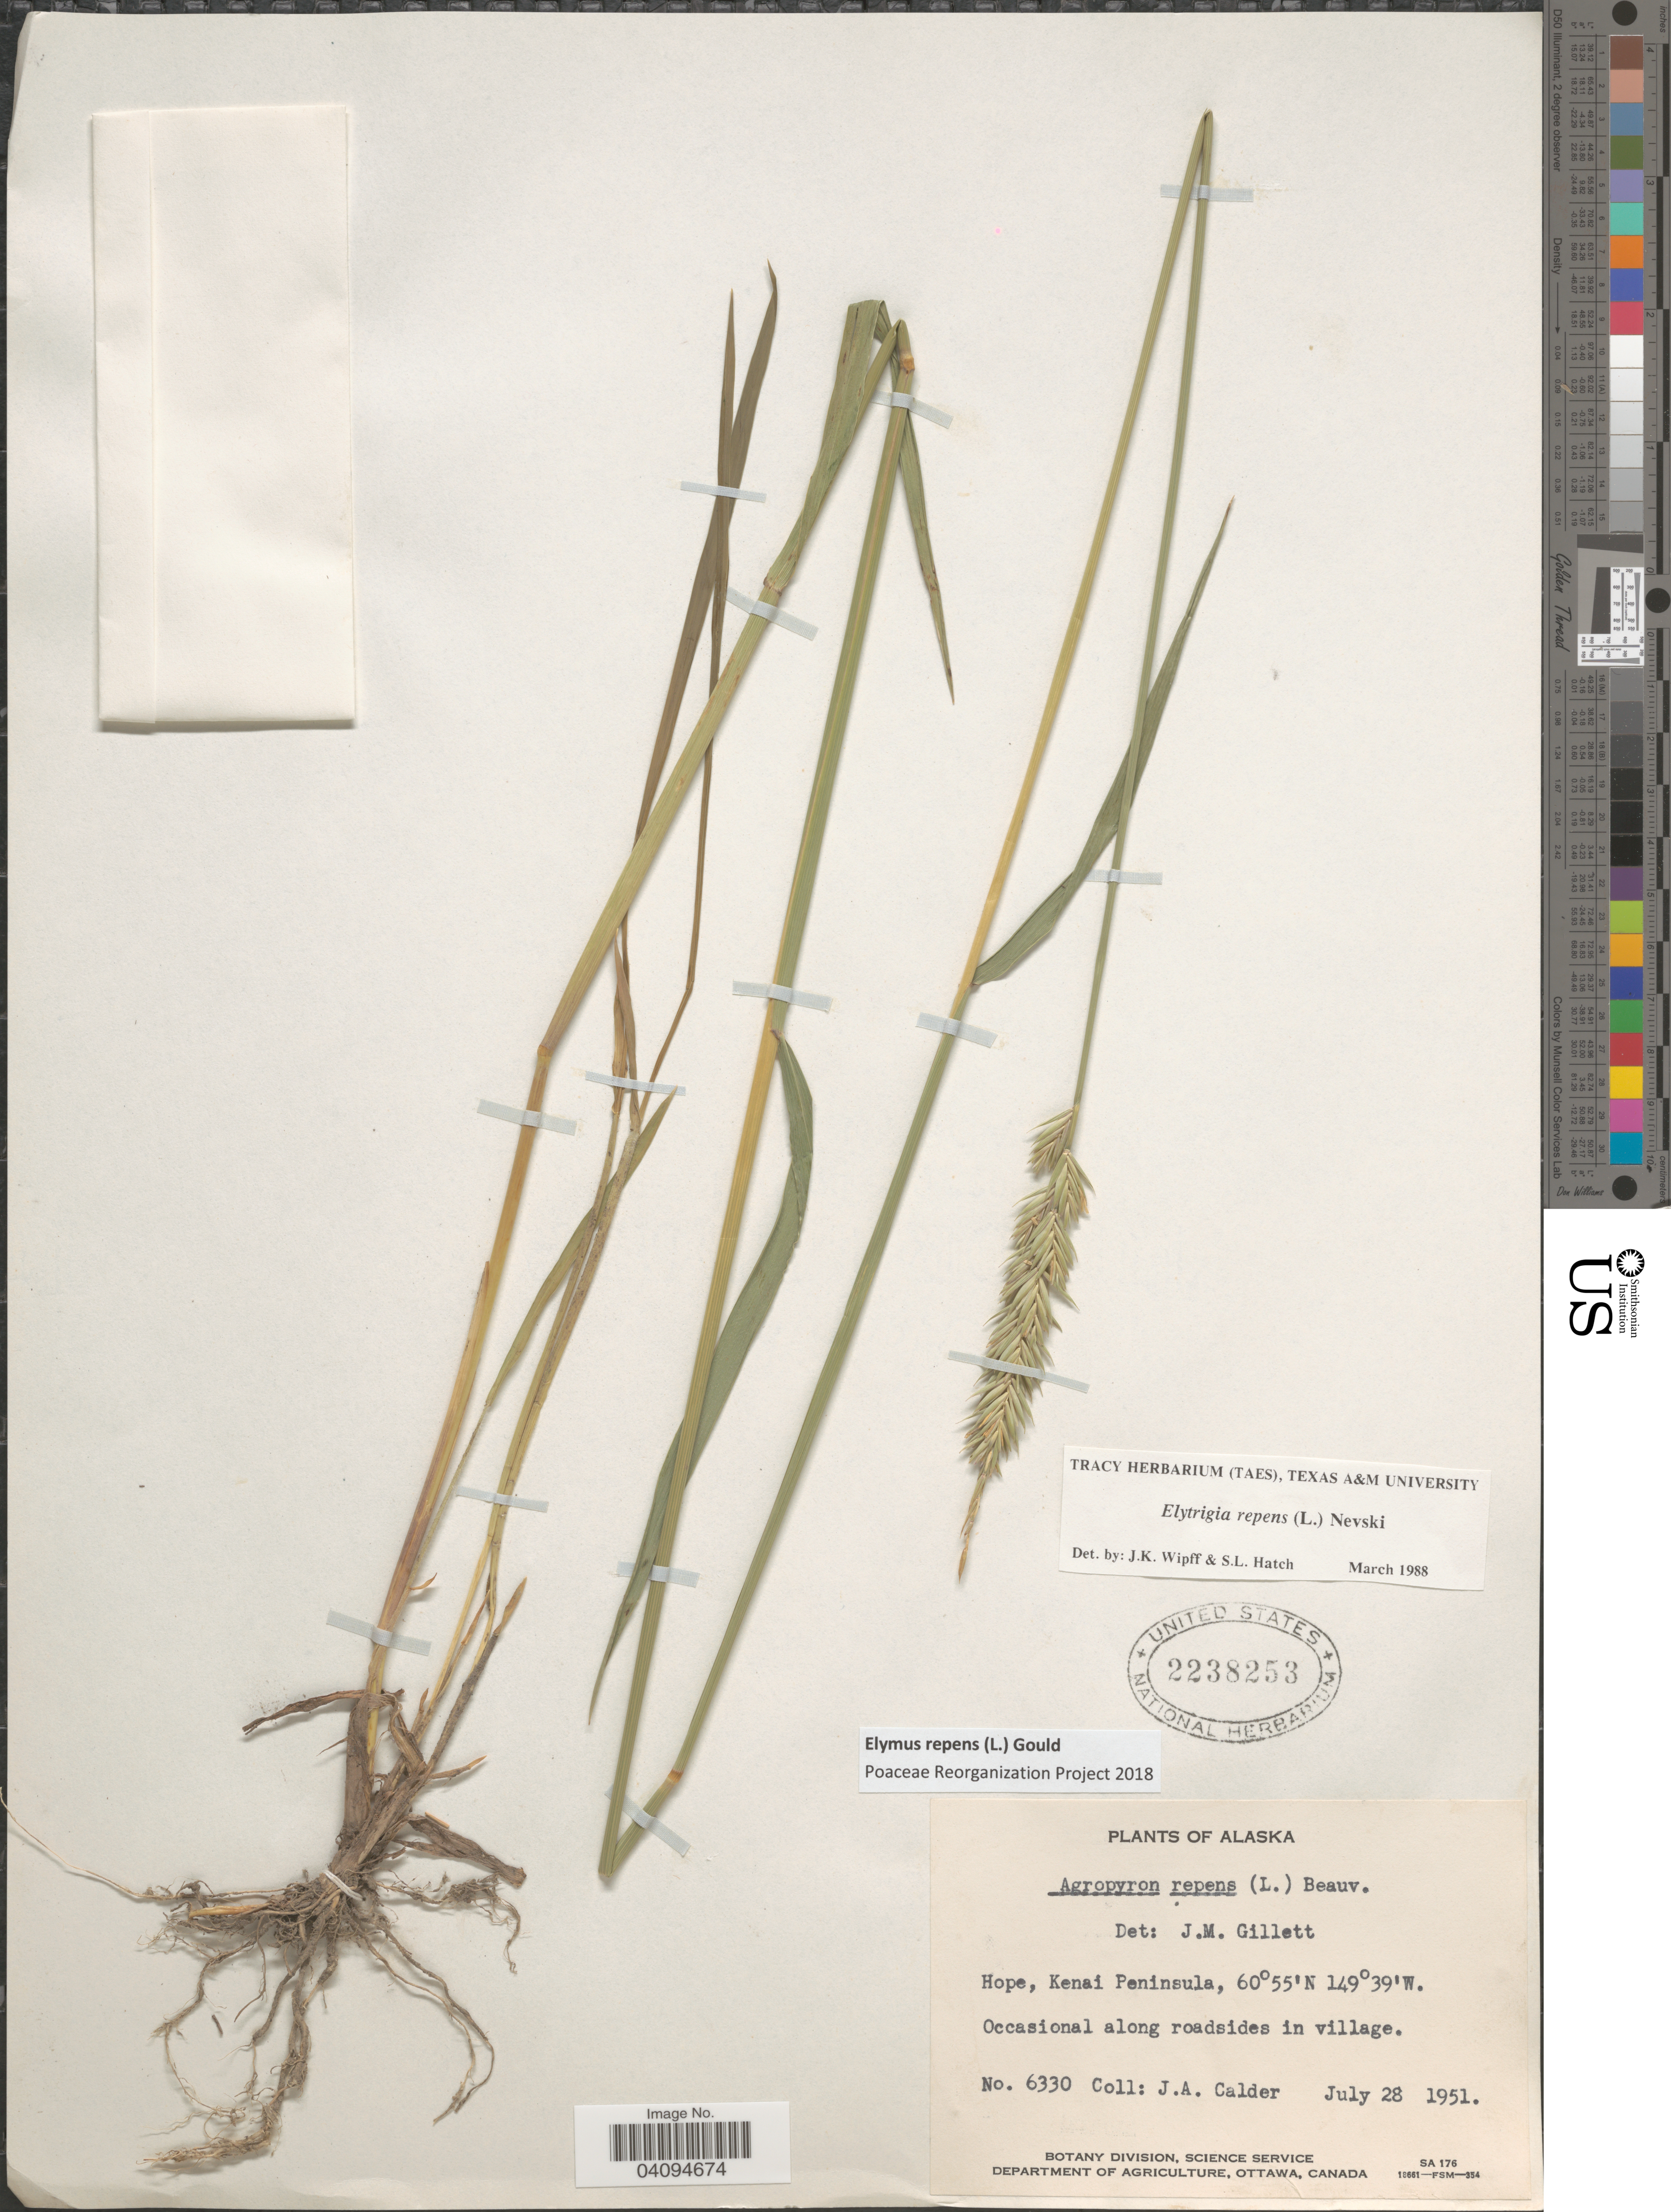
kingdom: Plantae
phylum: Tracheophyta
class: Liliopsida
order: Poales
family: Poaceae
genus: Elymus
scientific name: Elymus repens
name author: (L.) Gould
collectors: J. A. Calder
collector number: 6330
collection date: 1951-07-28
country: United States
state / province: Alaska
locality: Hope, Kenai Peninsula. Occasional along roadsides in village.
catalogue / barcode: US 2238253